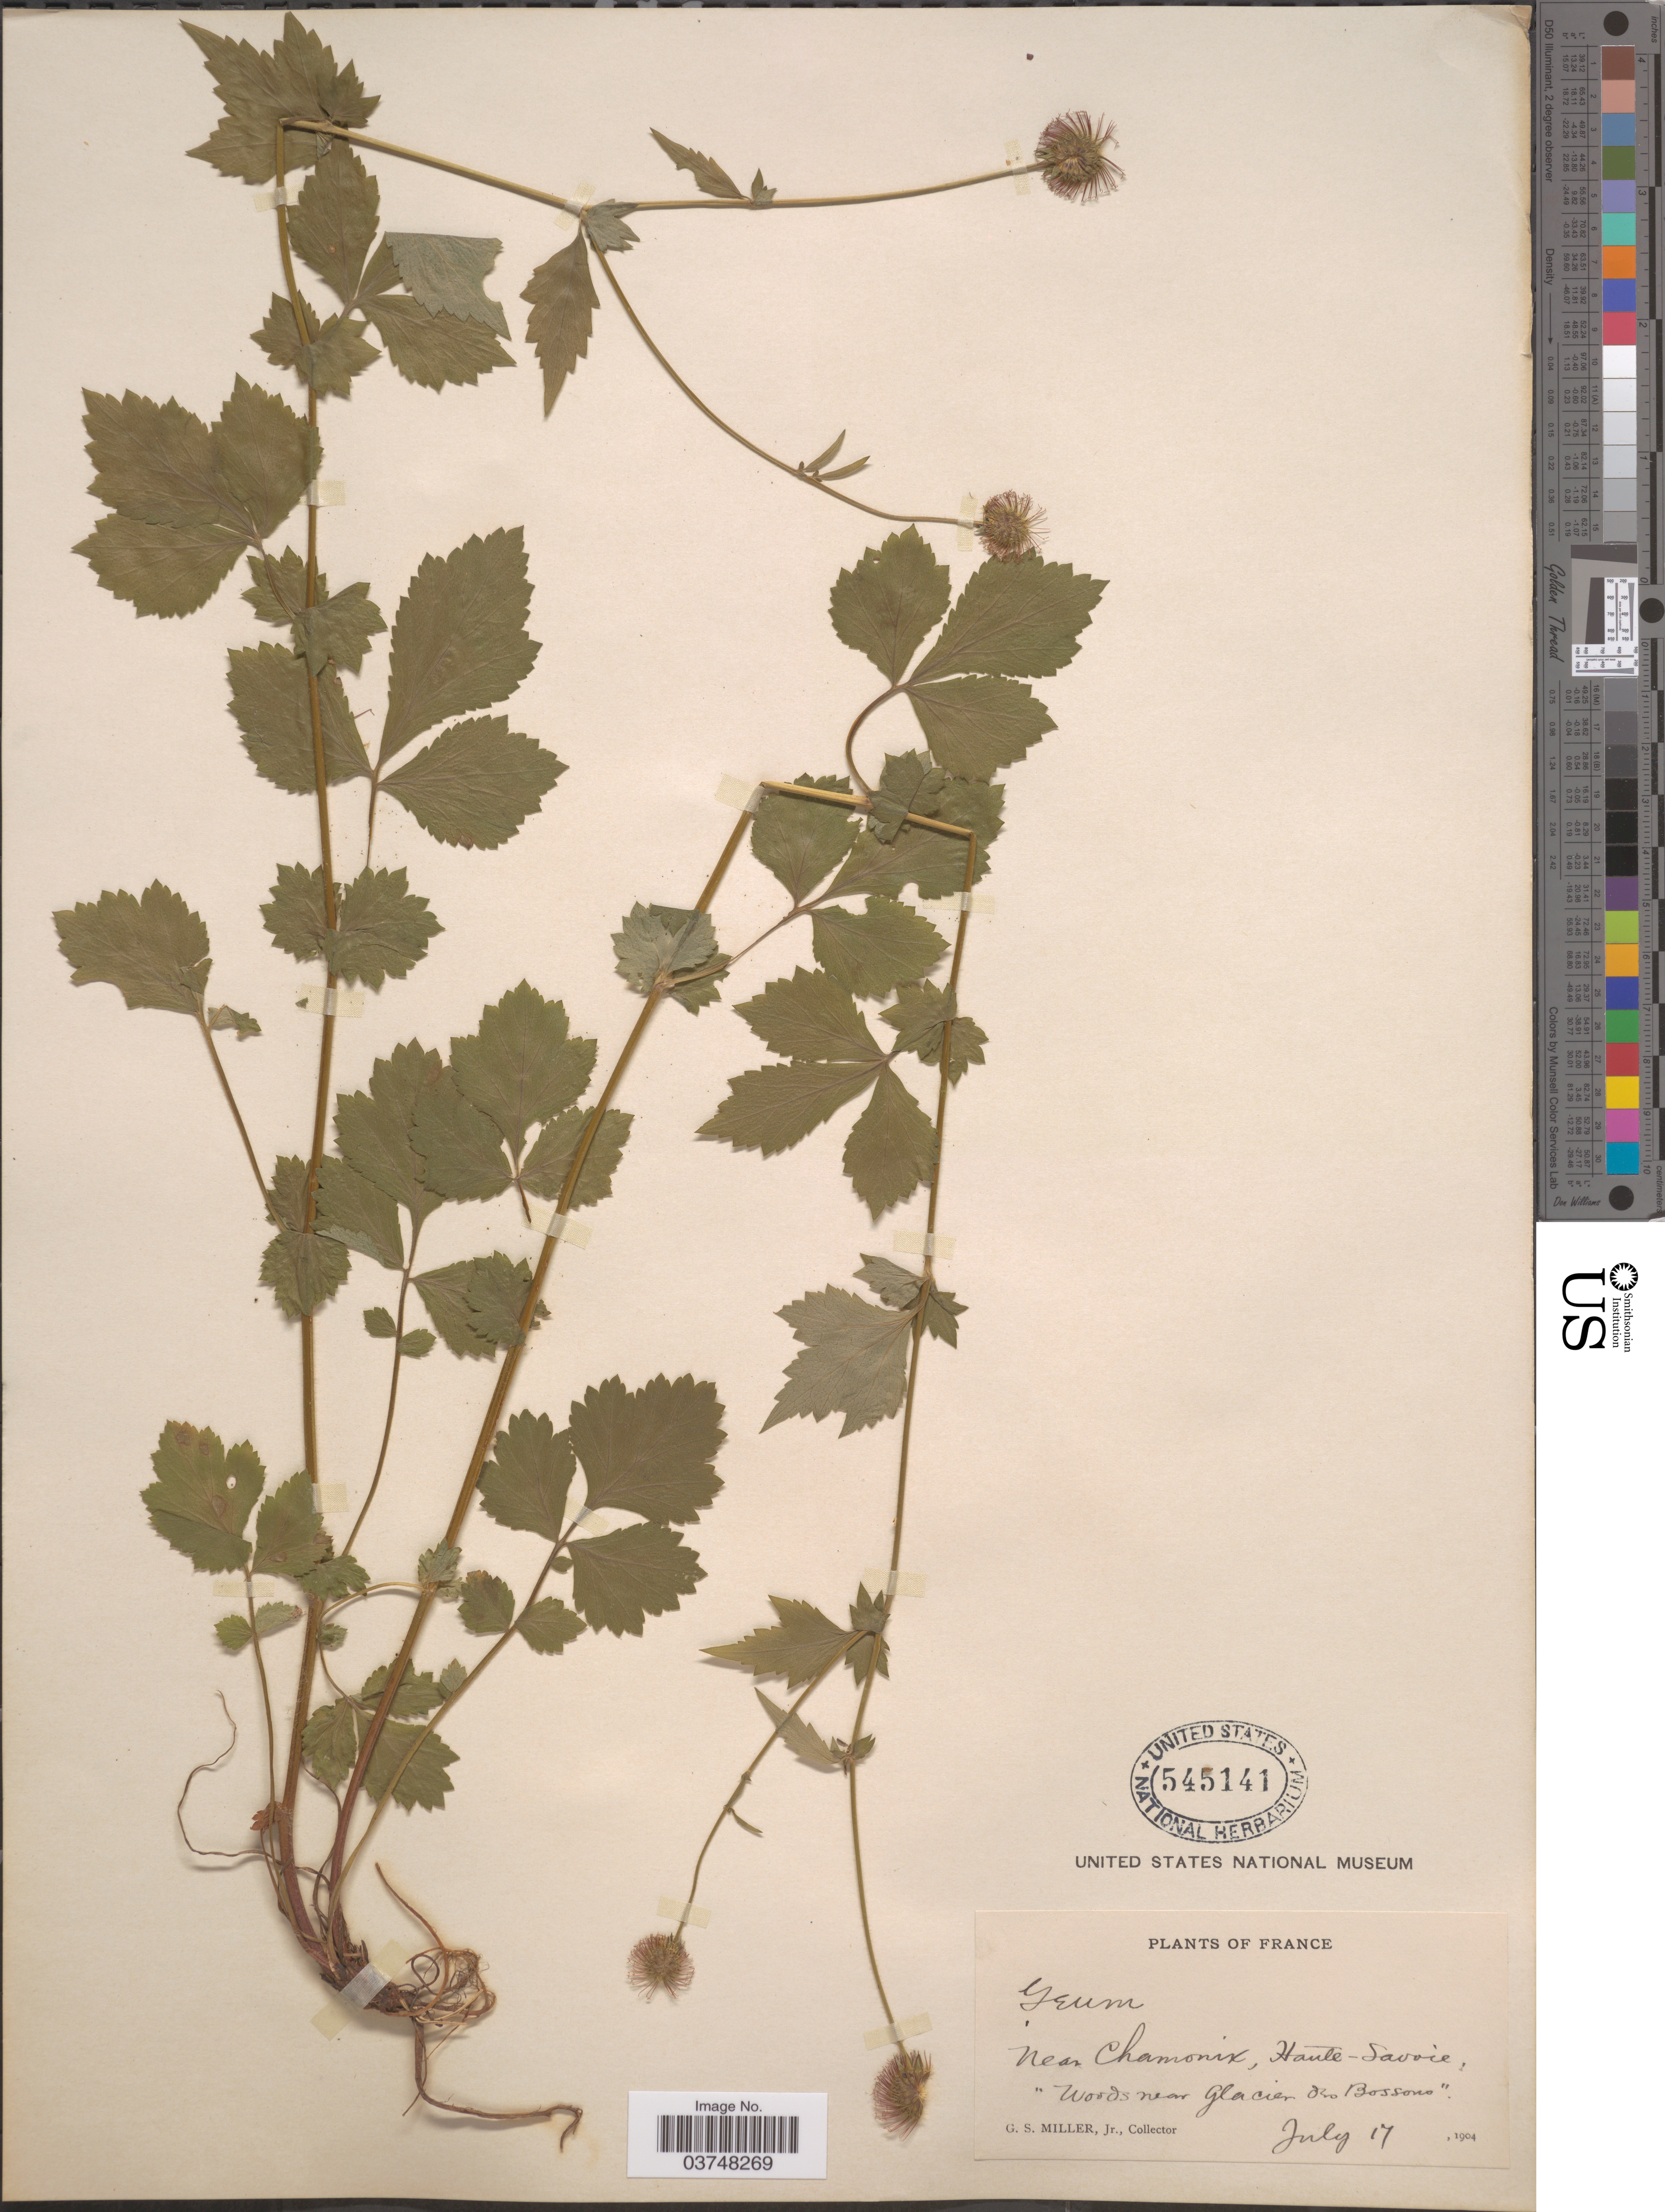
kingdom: Plantae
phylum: Tracheophyta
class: Magnoliopsida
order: Rosales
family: Rosaceae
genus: Geum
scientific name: Geum sp.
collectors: G. S. Miller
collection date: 1904-07-17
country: France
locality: Near Chamonix, Haute-Savoie. "Woods near Glacier [illegible text] Bossons".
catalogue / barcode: US 545141